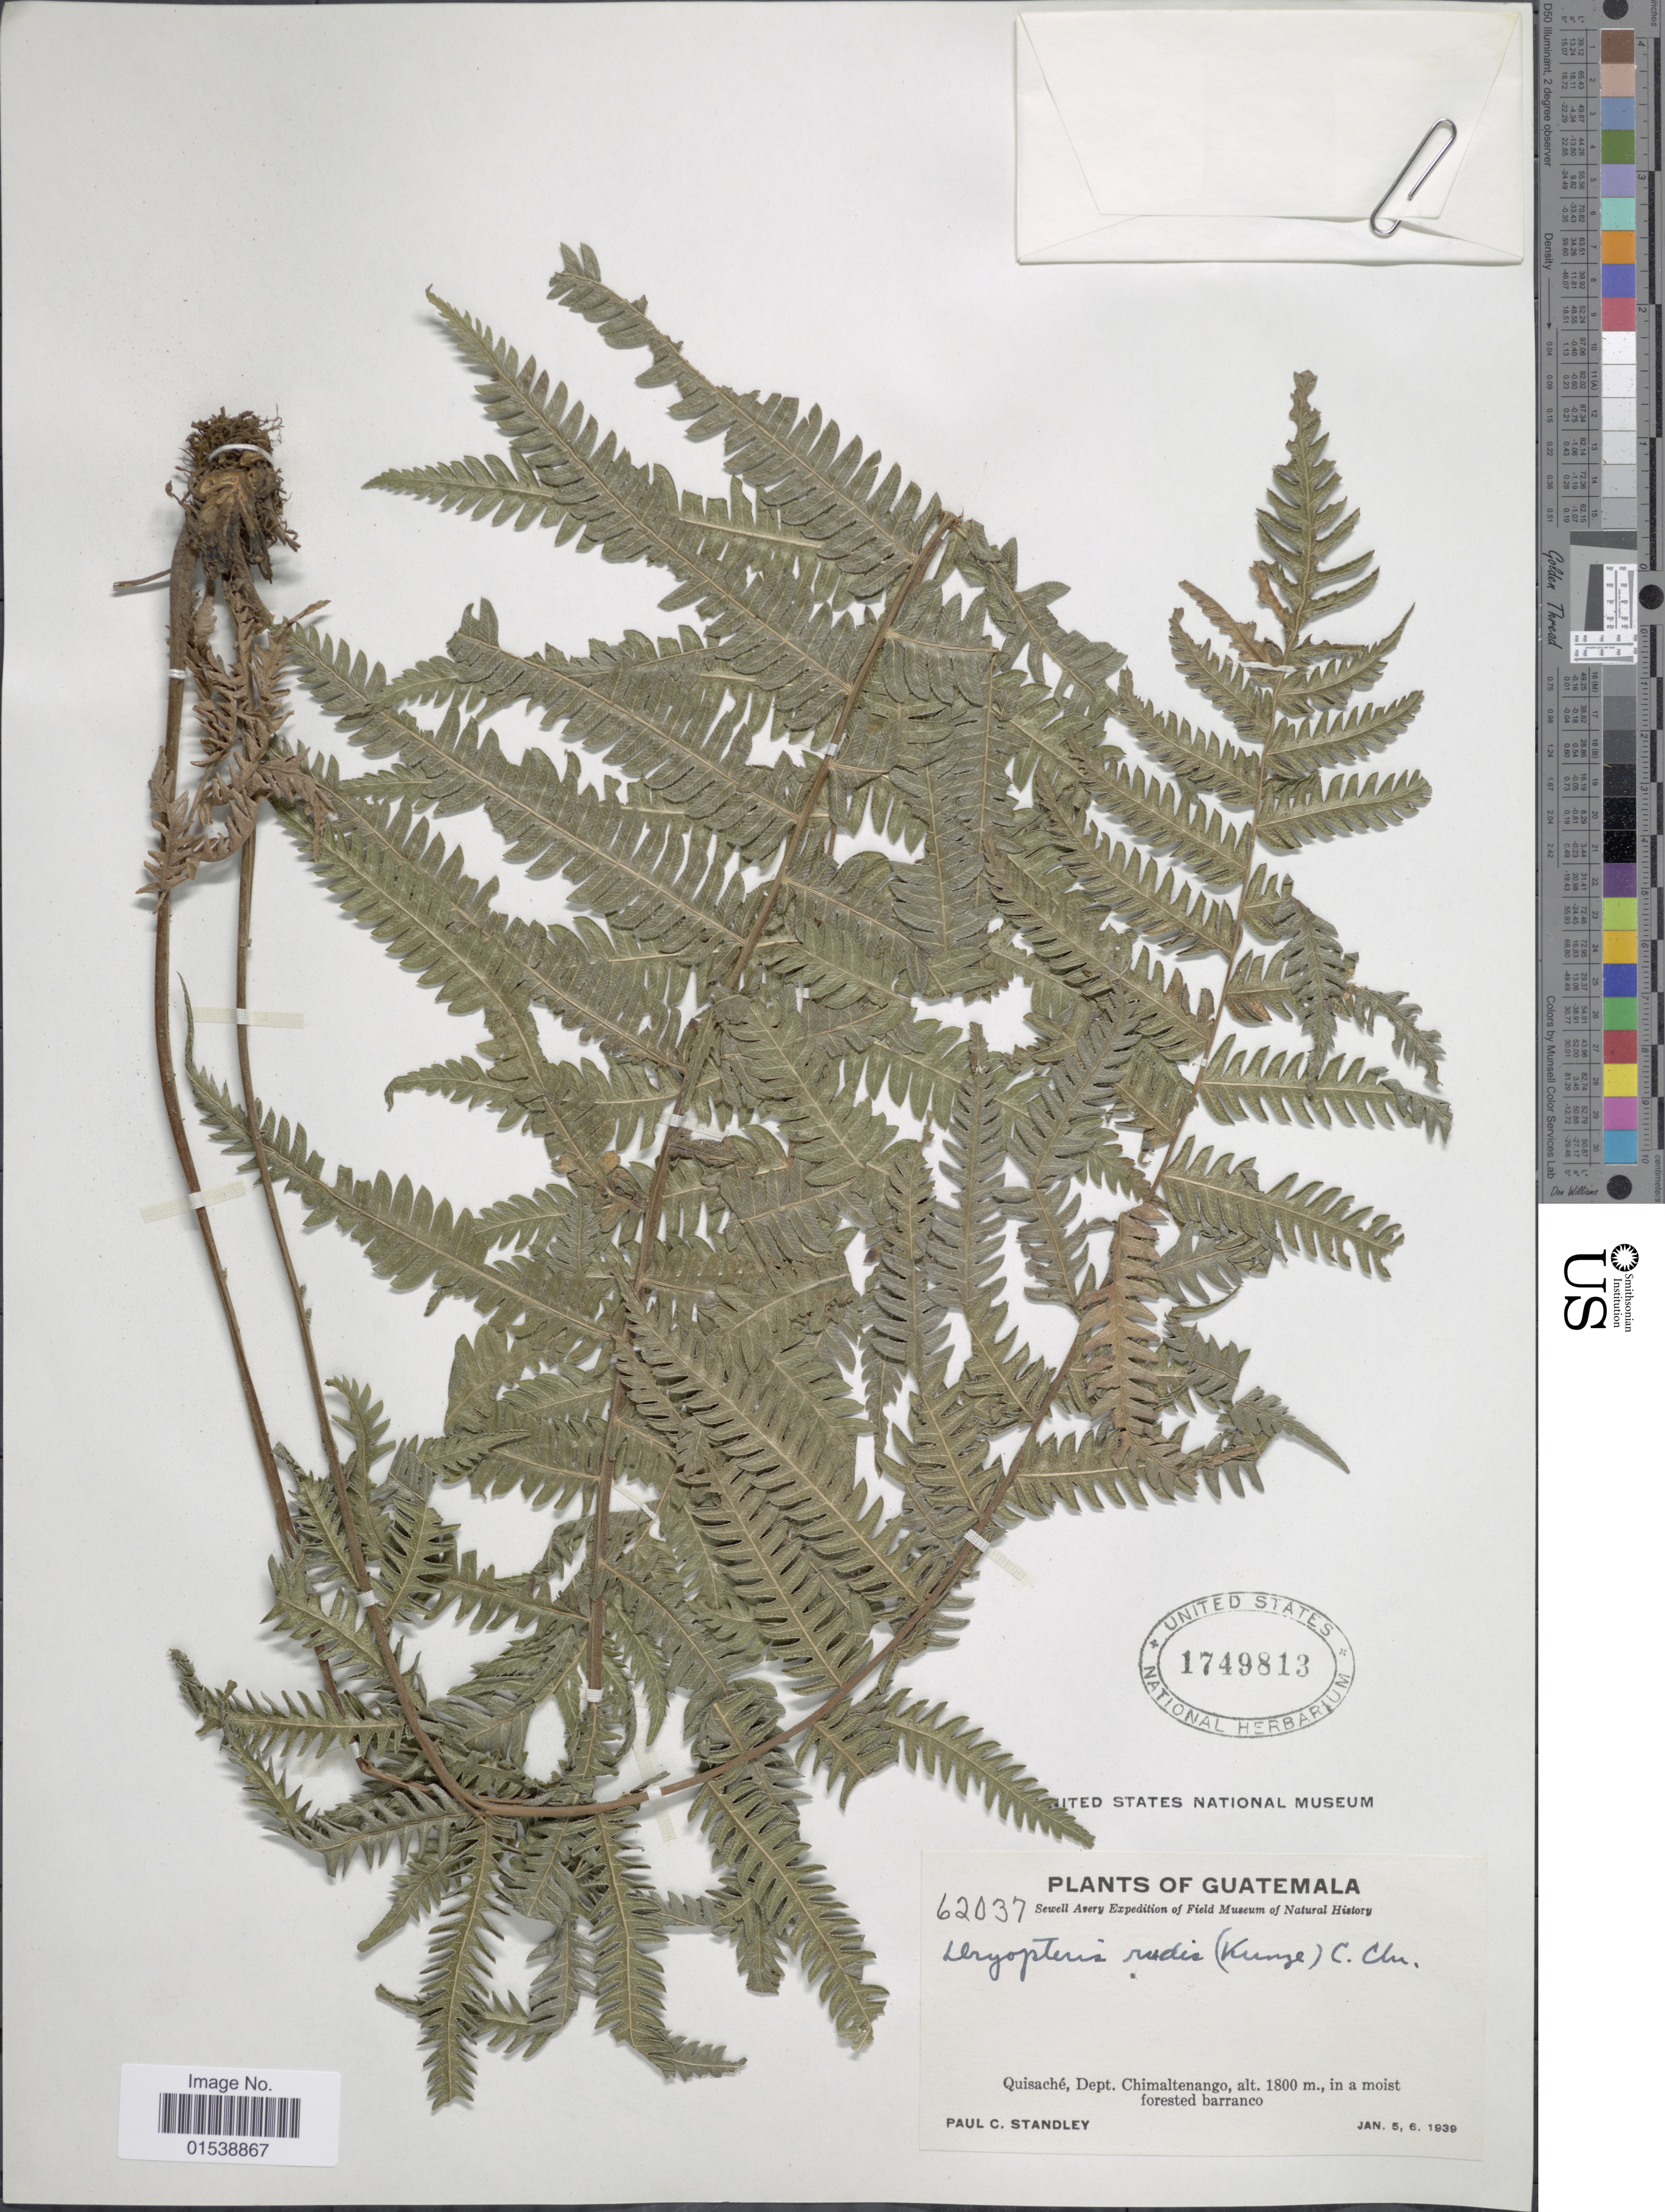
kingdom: Plantae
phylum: Tracheophyta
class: Polypodiopsida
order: Polypodiales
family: Thelypteridaceae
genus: Amauropelta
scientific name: Amauropelta rudis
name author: (Kunze) Pic. Serm.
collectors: P. C. Standley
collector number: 62037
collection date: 1939-01-05/1939-01-06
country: Guatemala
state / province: Chimaltenango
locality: Quisache, Dept. Chimaltenango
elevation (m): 1800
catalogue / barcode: US 1749813